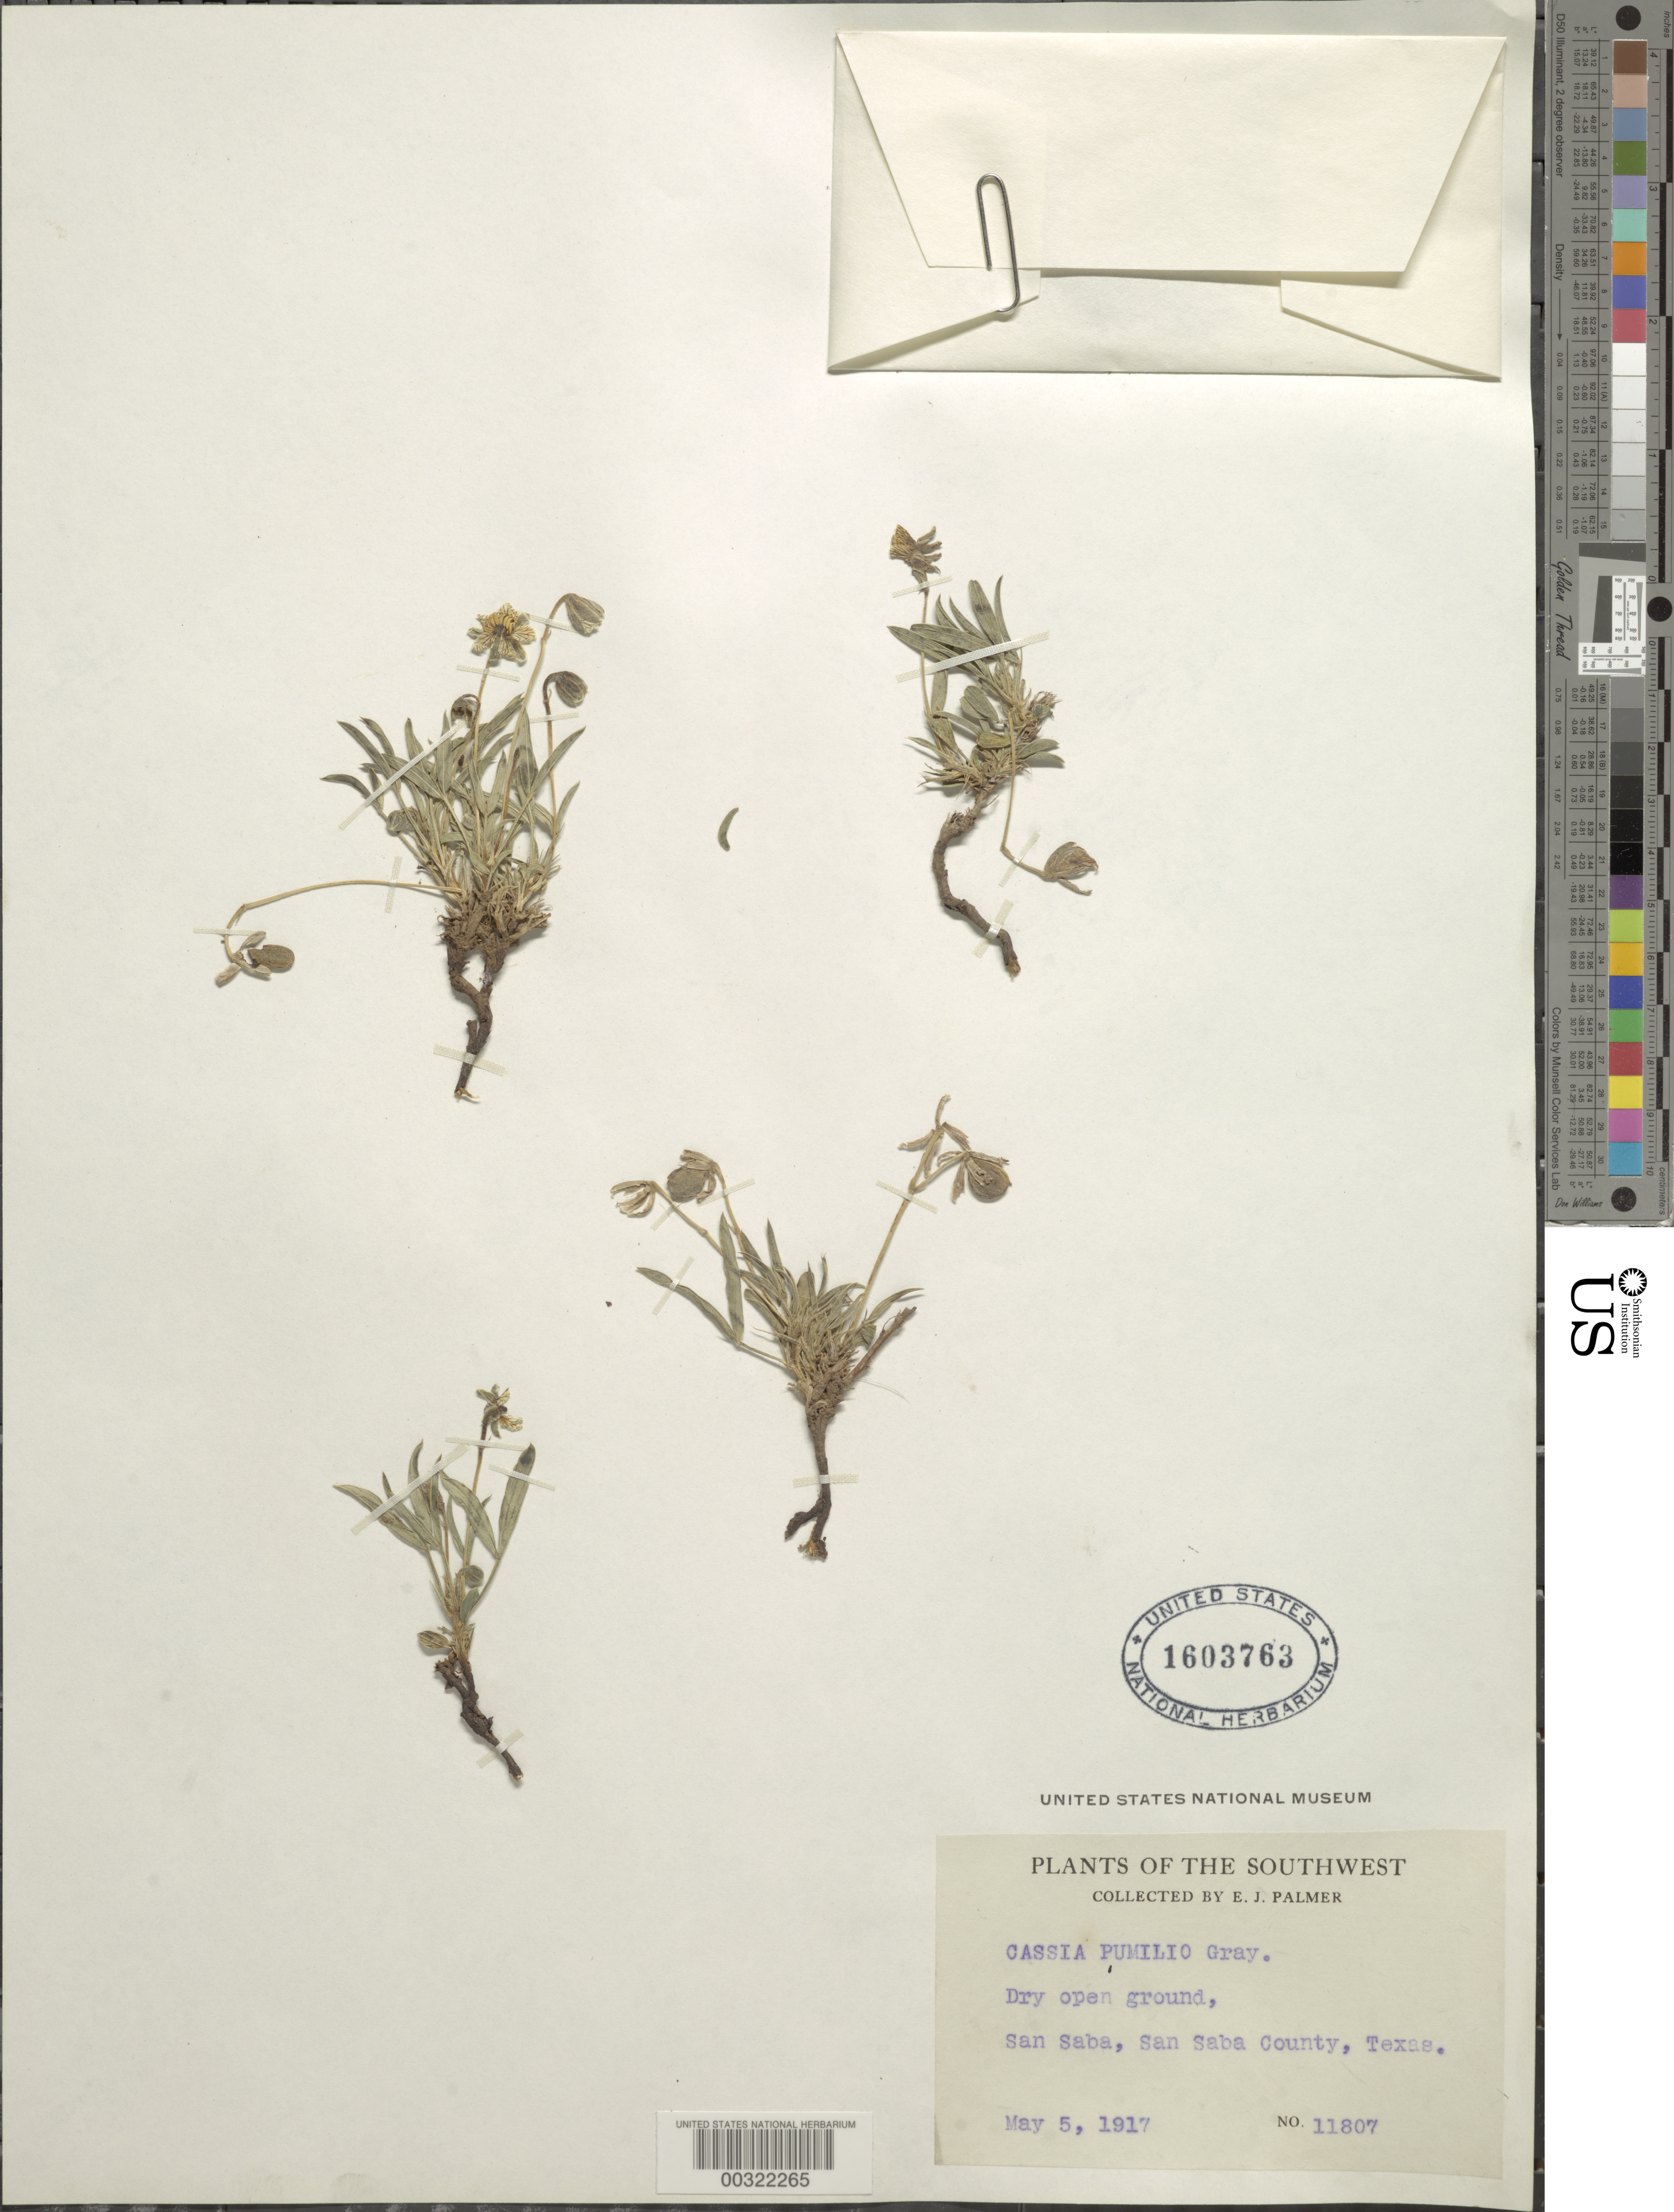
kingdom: Plantae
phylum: Tracheophyta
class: Magnoliopsida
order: Fabales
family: Fabaceae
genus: Senna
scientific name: Senna pumilio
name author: (A. Gray) H.S. Irwin & Barneby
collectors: E. J. Palmer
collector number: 11807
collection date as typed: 05 May 1917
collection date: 1917-05-05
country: United States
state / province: Texas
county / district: San Saba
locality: San saba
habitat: Dry open ground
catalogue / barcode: US 1603763